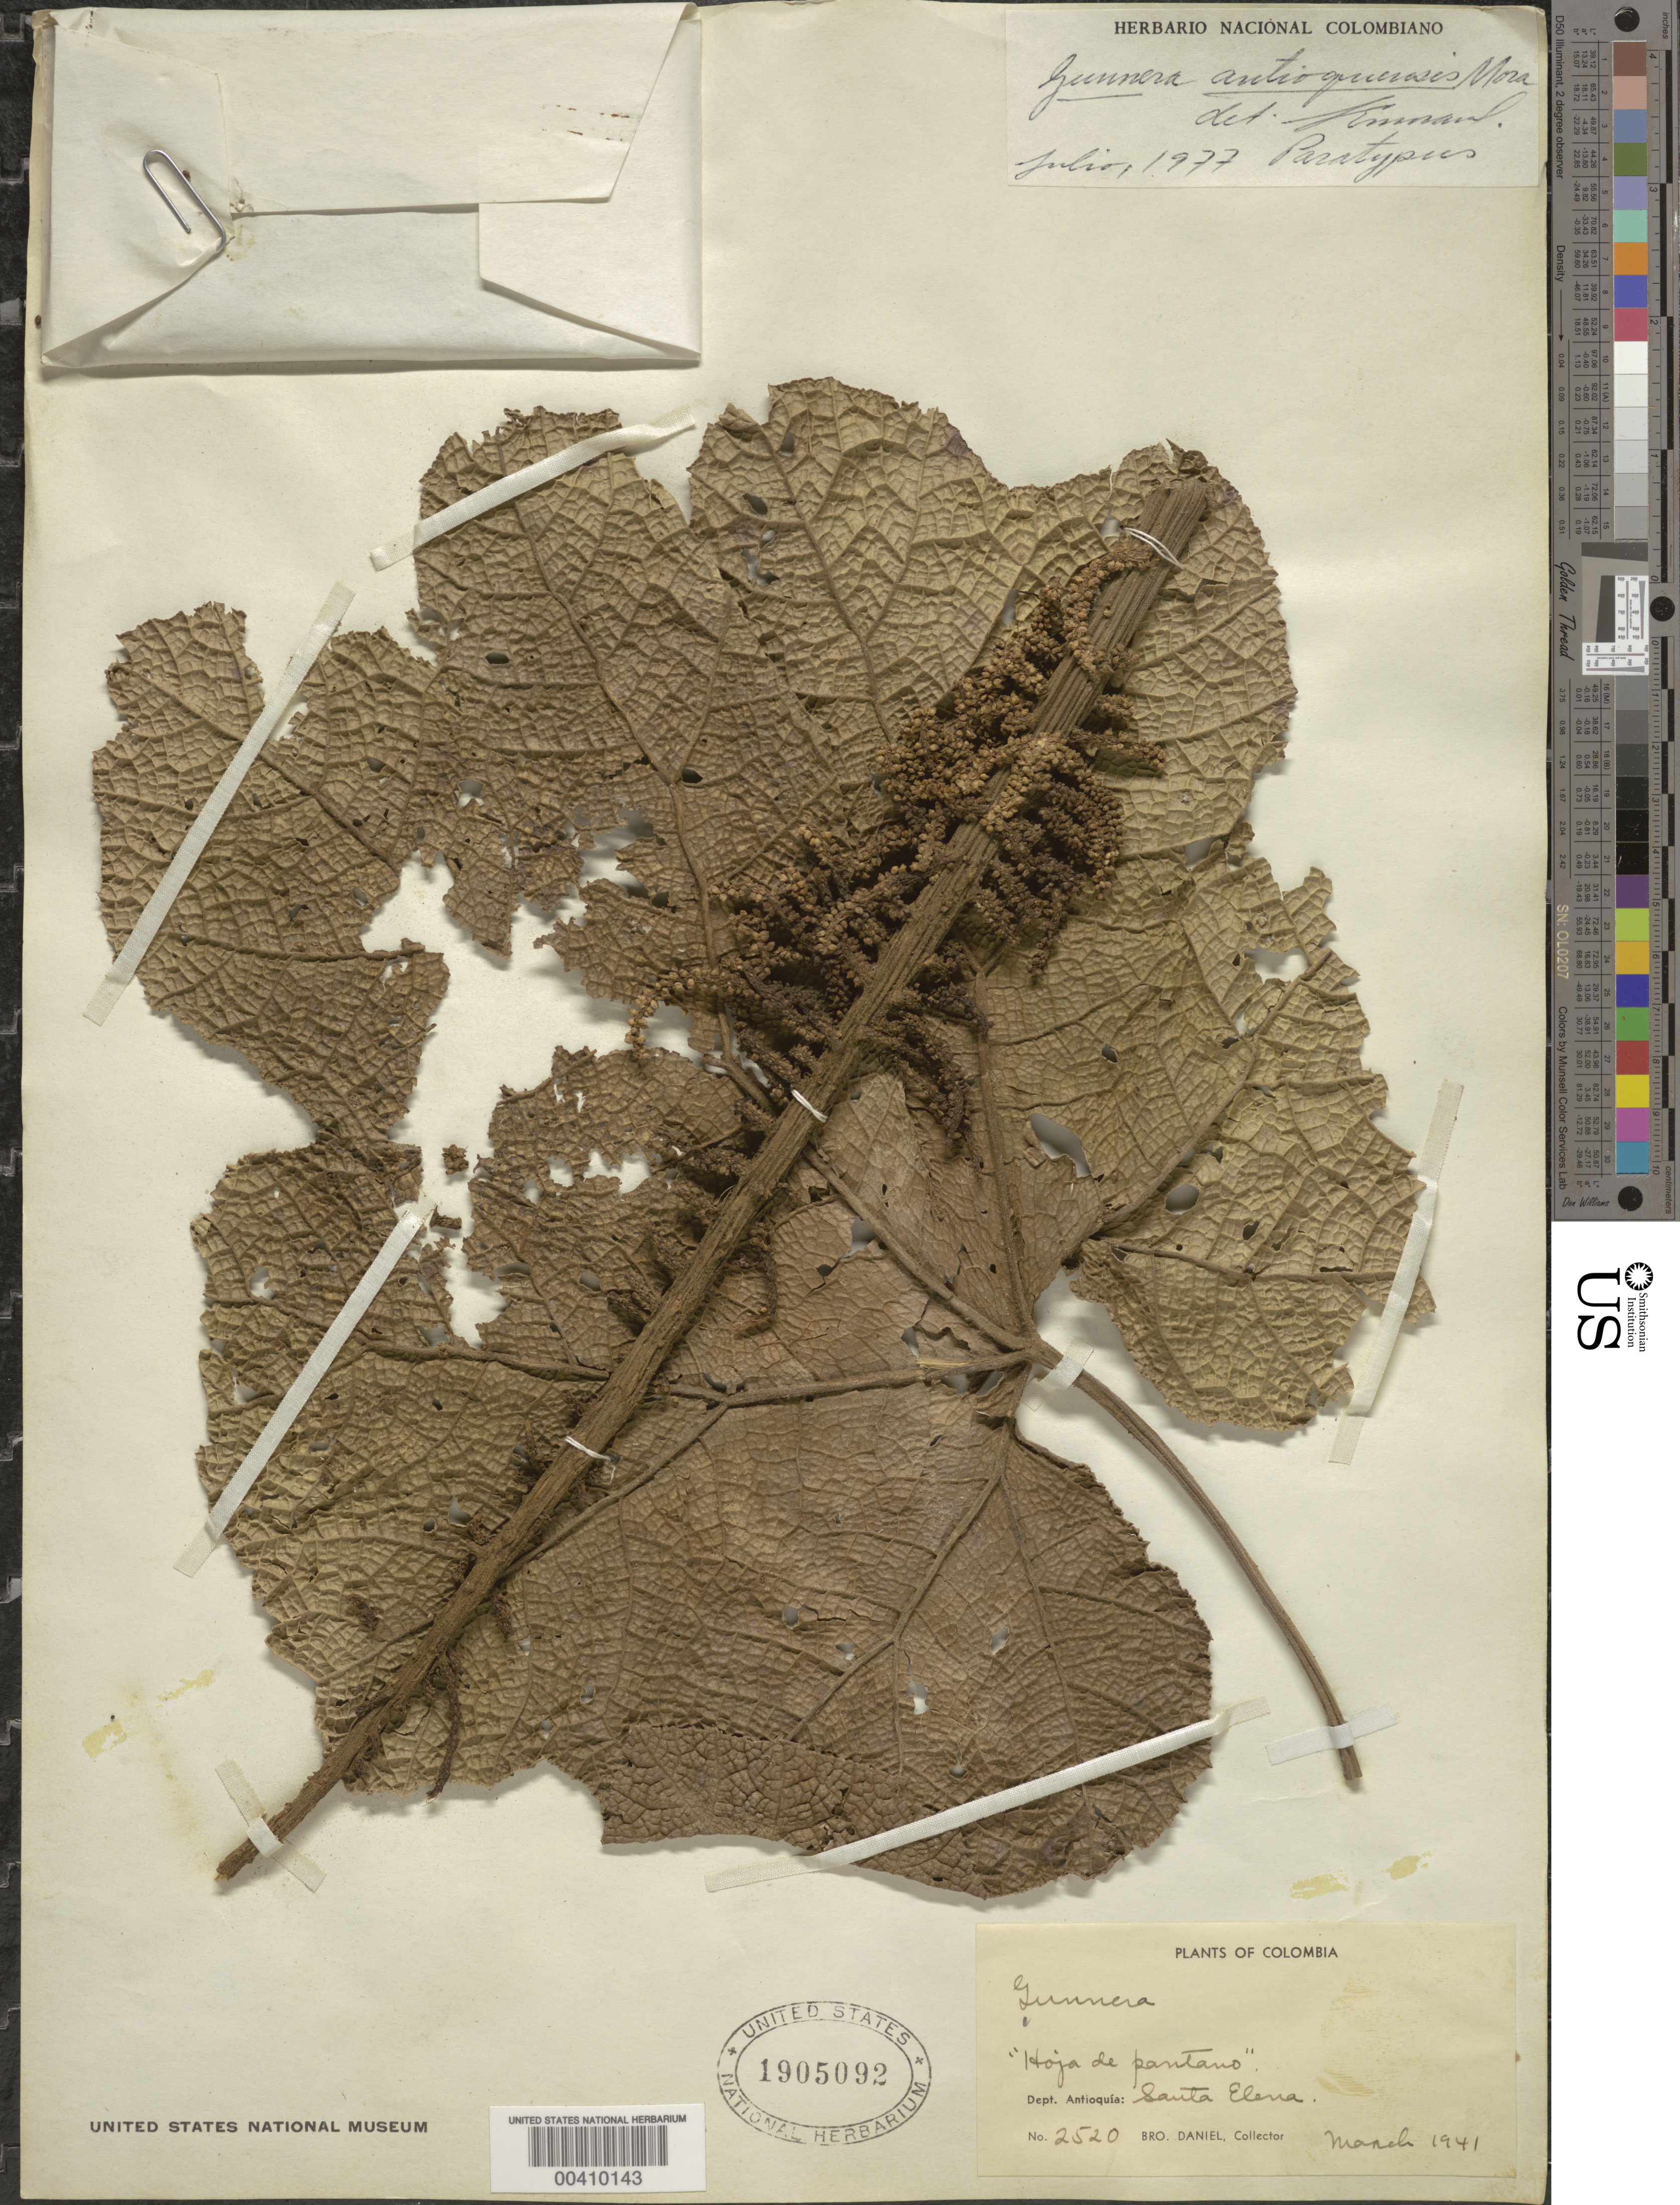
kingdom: Plantae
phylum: Tracheophyta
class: Magnoliopsida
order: Gunnerales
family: Gunneraceae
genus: Gunnera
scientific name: Gunnera antioquensis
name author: L.E. Mora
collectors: Bro. Daniel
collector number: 2520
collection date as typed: Mar 1941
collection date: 1941-03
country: Colombia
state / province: Antioquia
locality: Santa Elena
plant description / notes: Common name: Hoja de pantano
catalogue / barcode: US 1905092